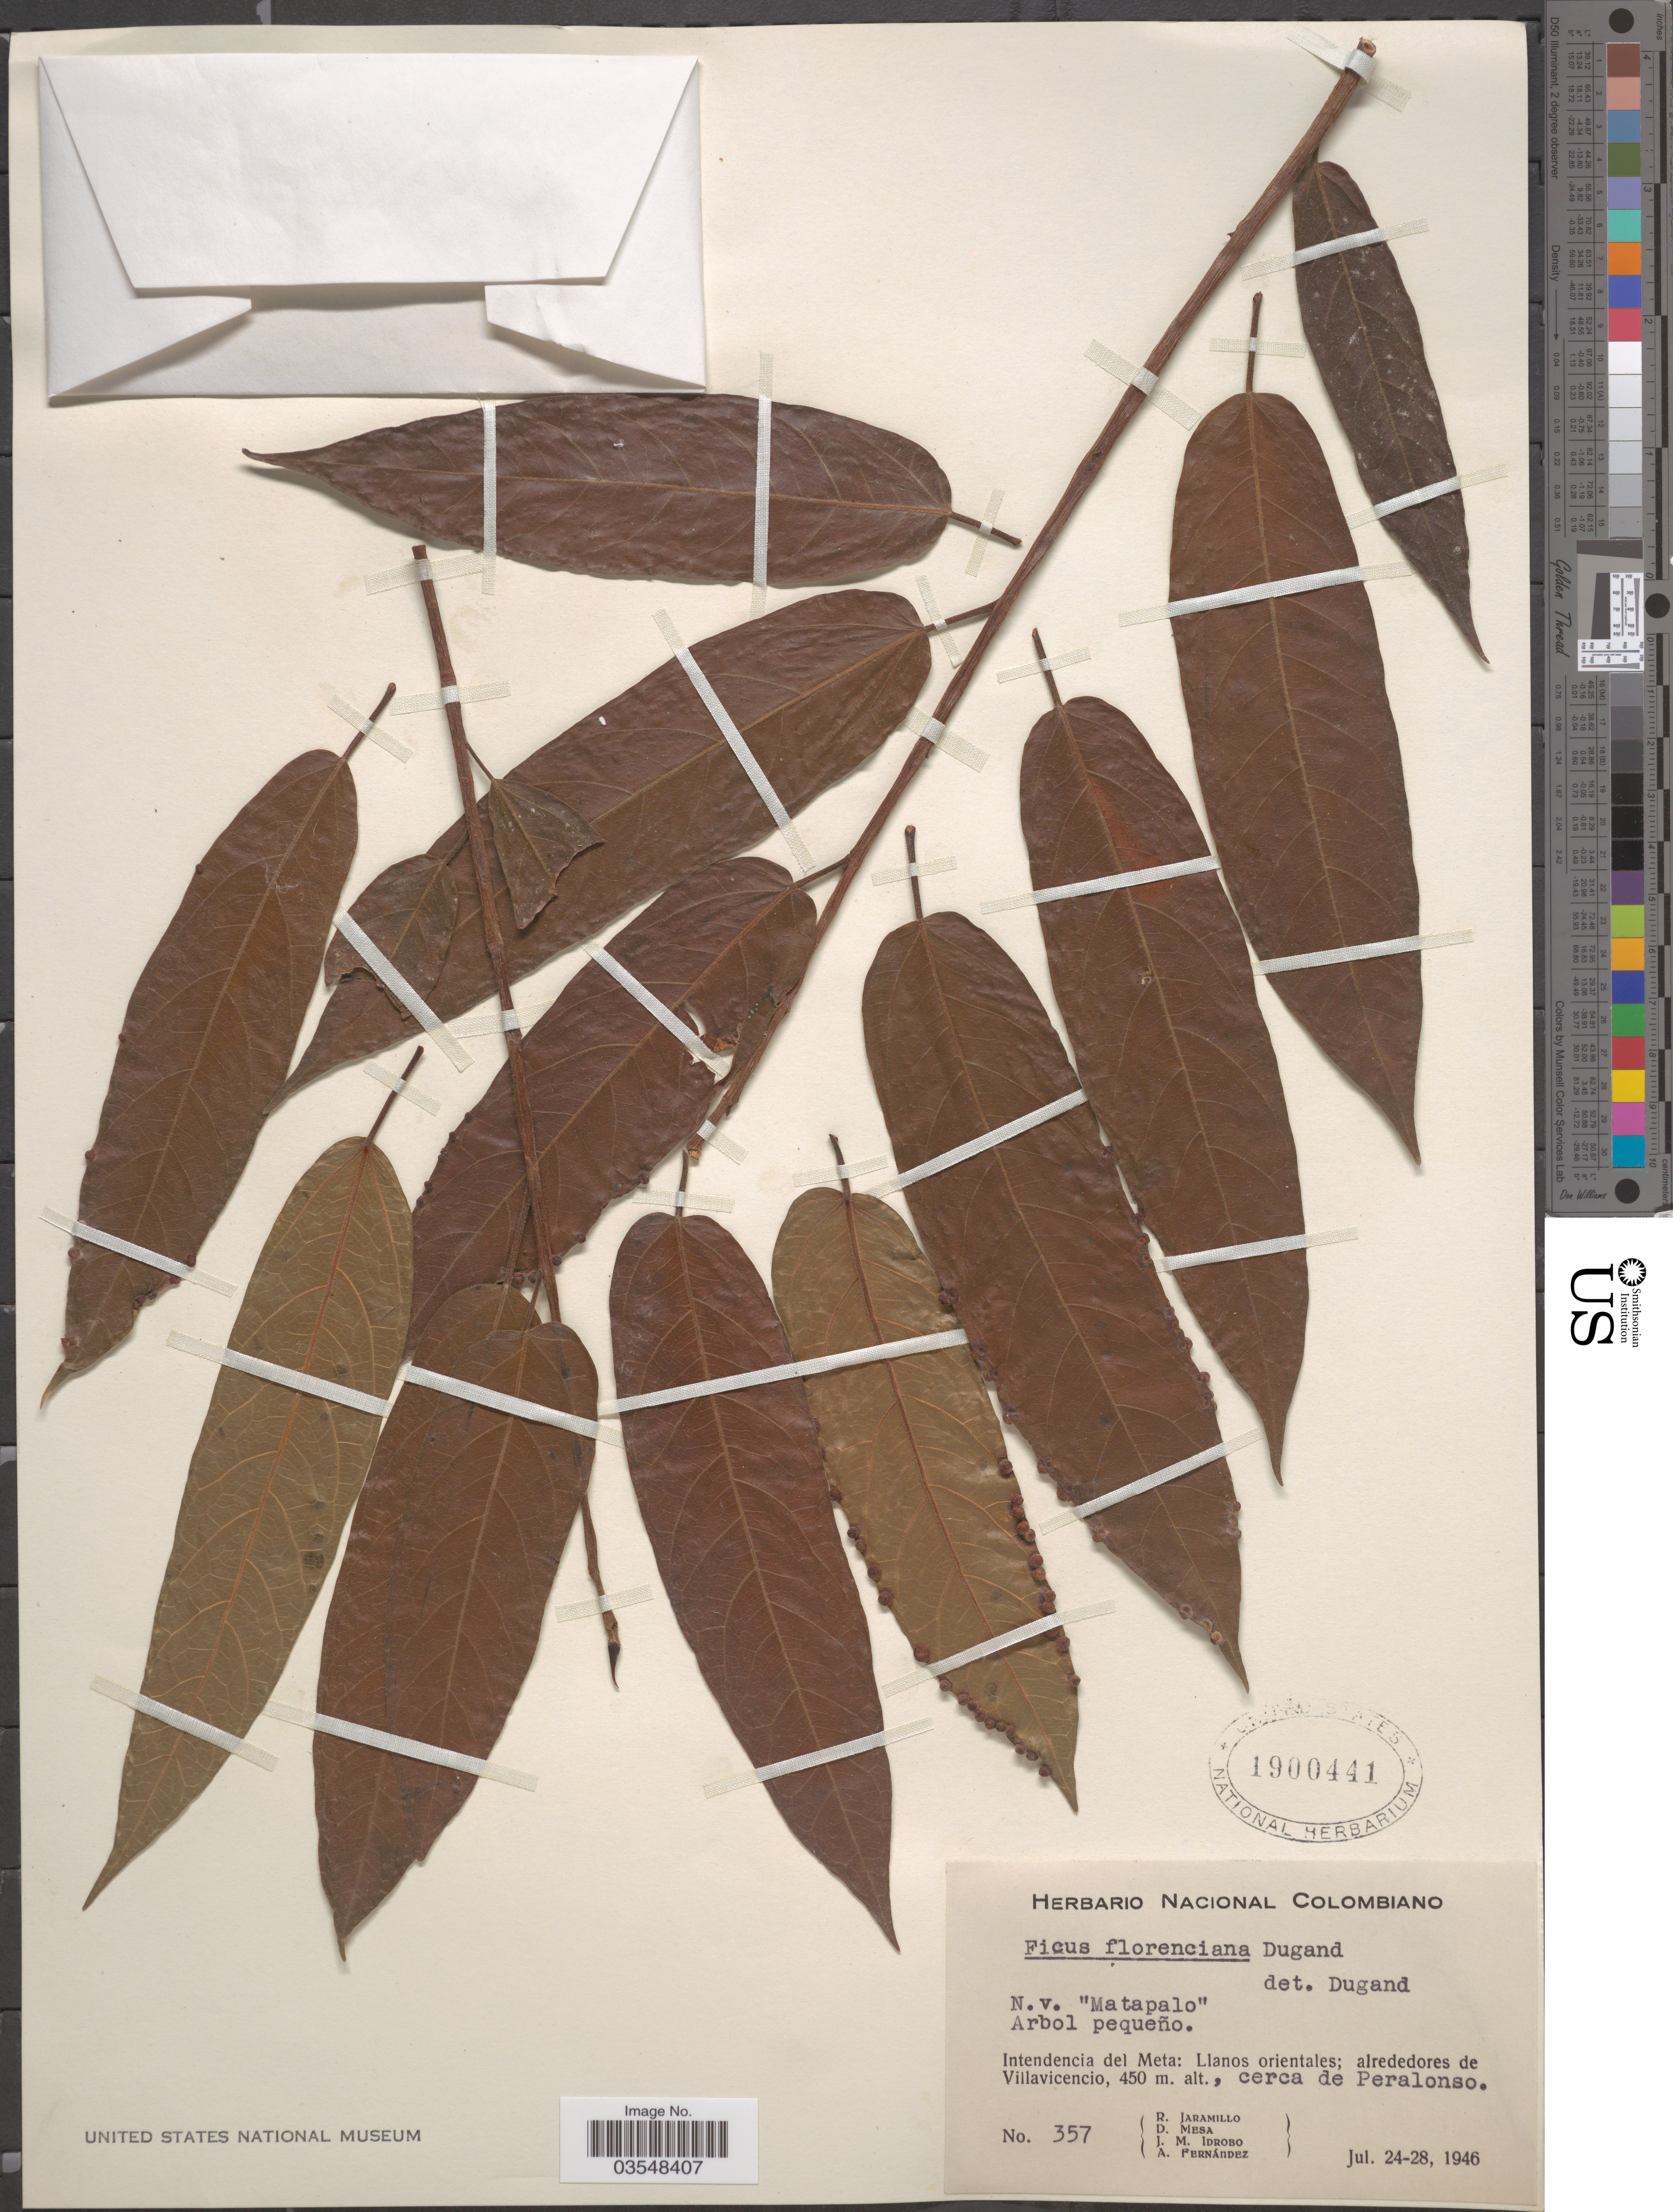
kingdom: Plantae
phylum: Tracheophyta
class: Magnoliopsida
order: Rosales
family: Moraceae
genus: Ficus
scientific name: Ficus florenciana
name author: Dugand G.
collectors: R. Jaramillo, D. Mesa, J. M. Idrobo & A. Fernández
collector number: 357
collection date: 1946-07-24/1946-07-28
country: Colombia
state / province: Meta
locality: Intendencia del Meta: Llanos orientales; alrededores de Villavicencio, cerca de Peralonso.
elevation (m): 450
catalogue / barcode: US 1900441